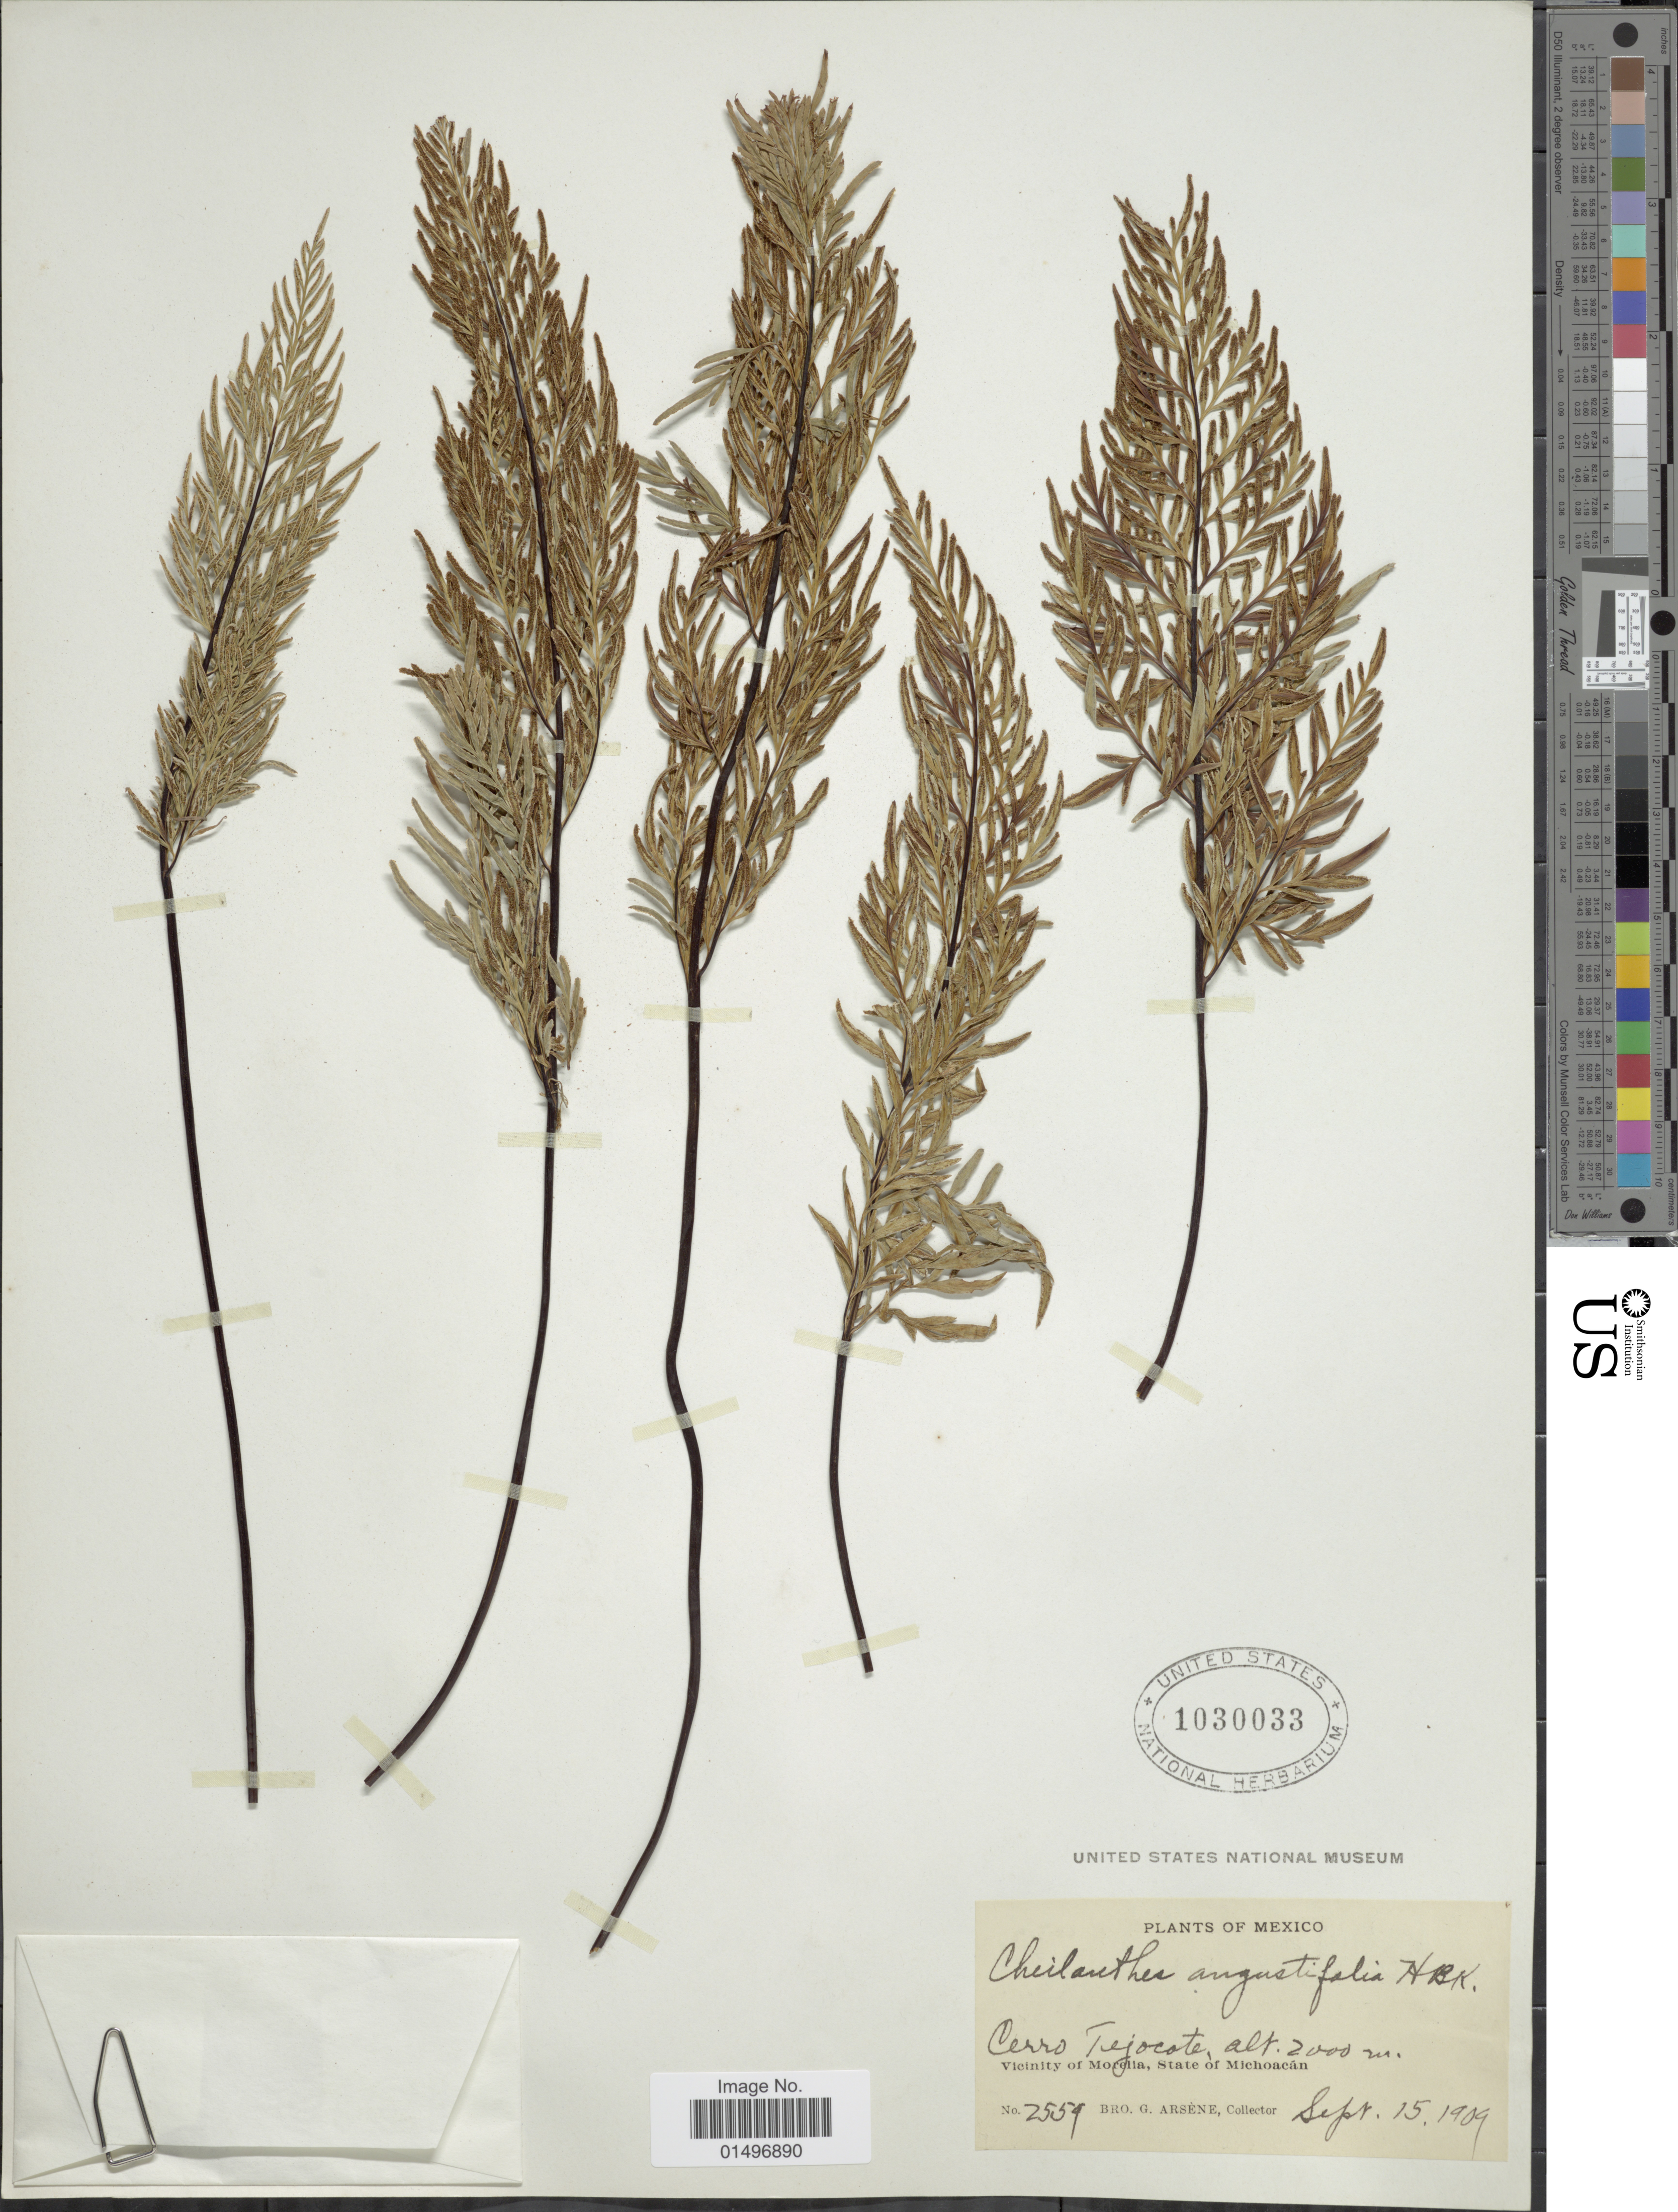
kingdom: Plantae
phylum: Tracheophyta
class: Polypodiopsida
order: Polypodiales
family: Pteridaceae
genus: Gaga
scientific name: Gaga angustifolia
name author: (Kunth) Fay W. Li & Windham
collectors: Bro. G. Arsène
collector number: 2559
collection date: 1909-09-15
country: Mexico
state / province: Michoacán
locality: Mexico, Vicinity of Morelia.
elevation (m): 2000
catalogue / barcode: US 1030033